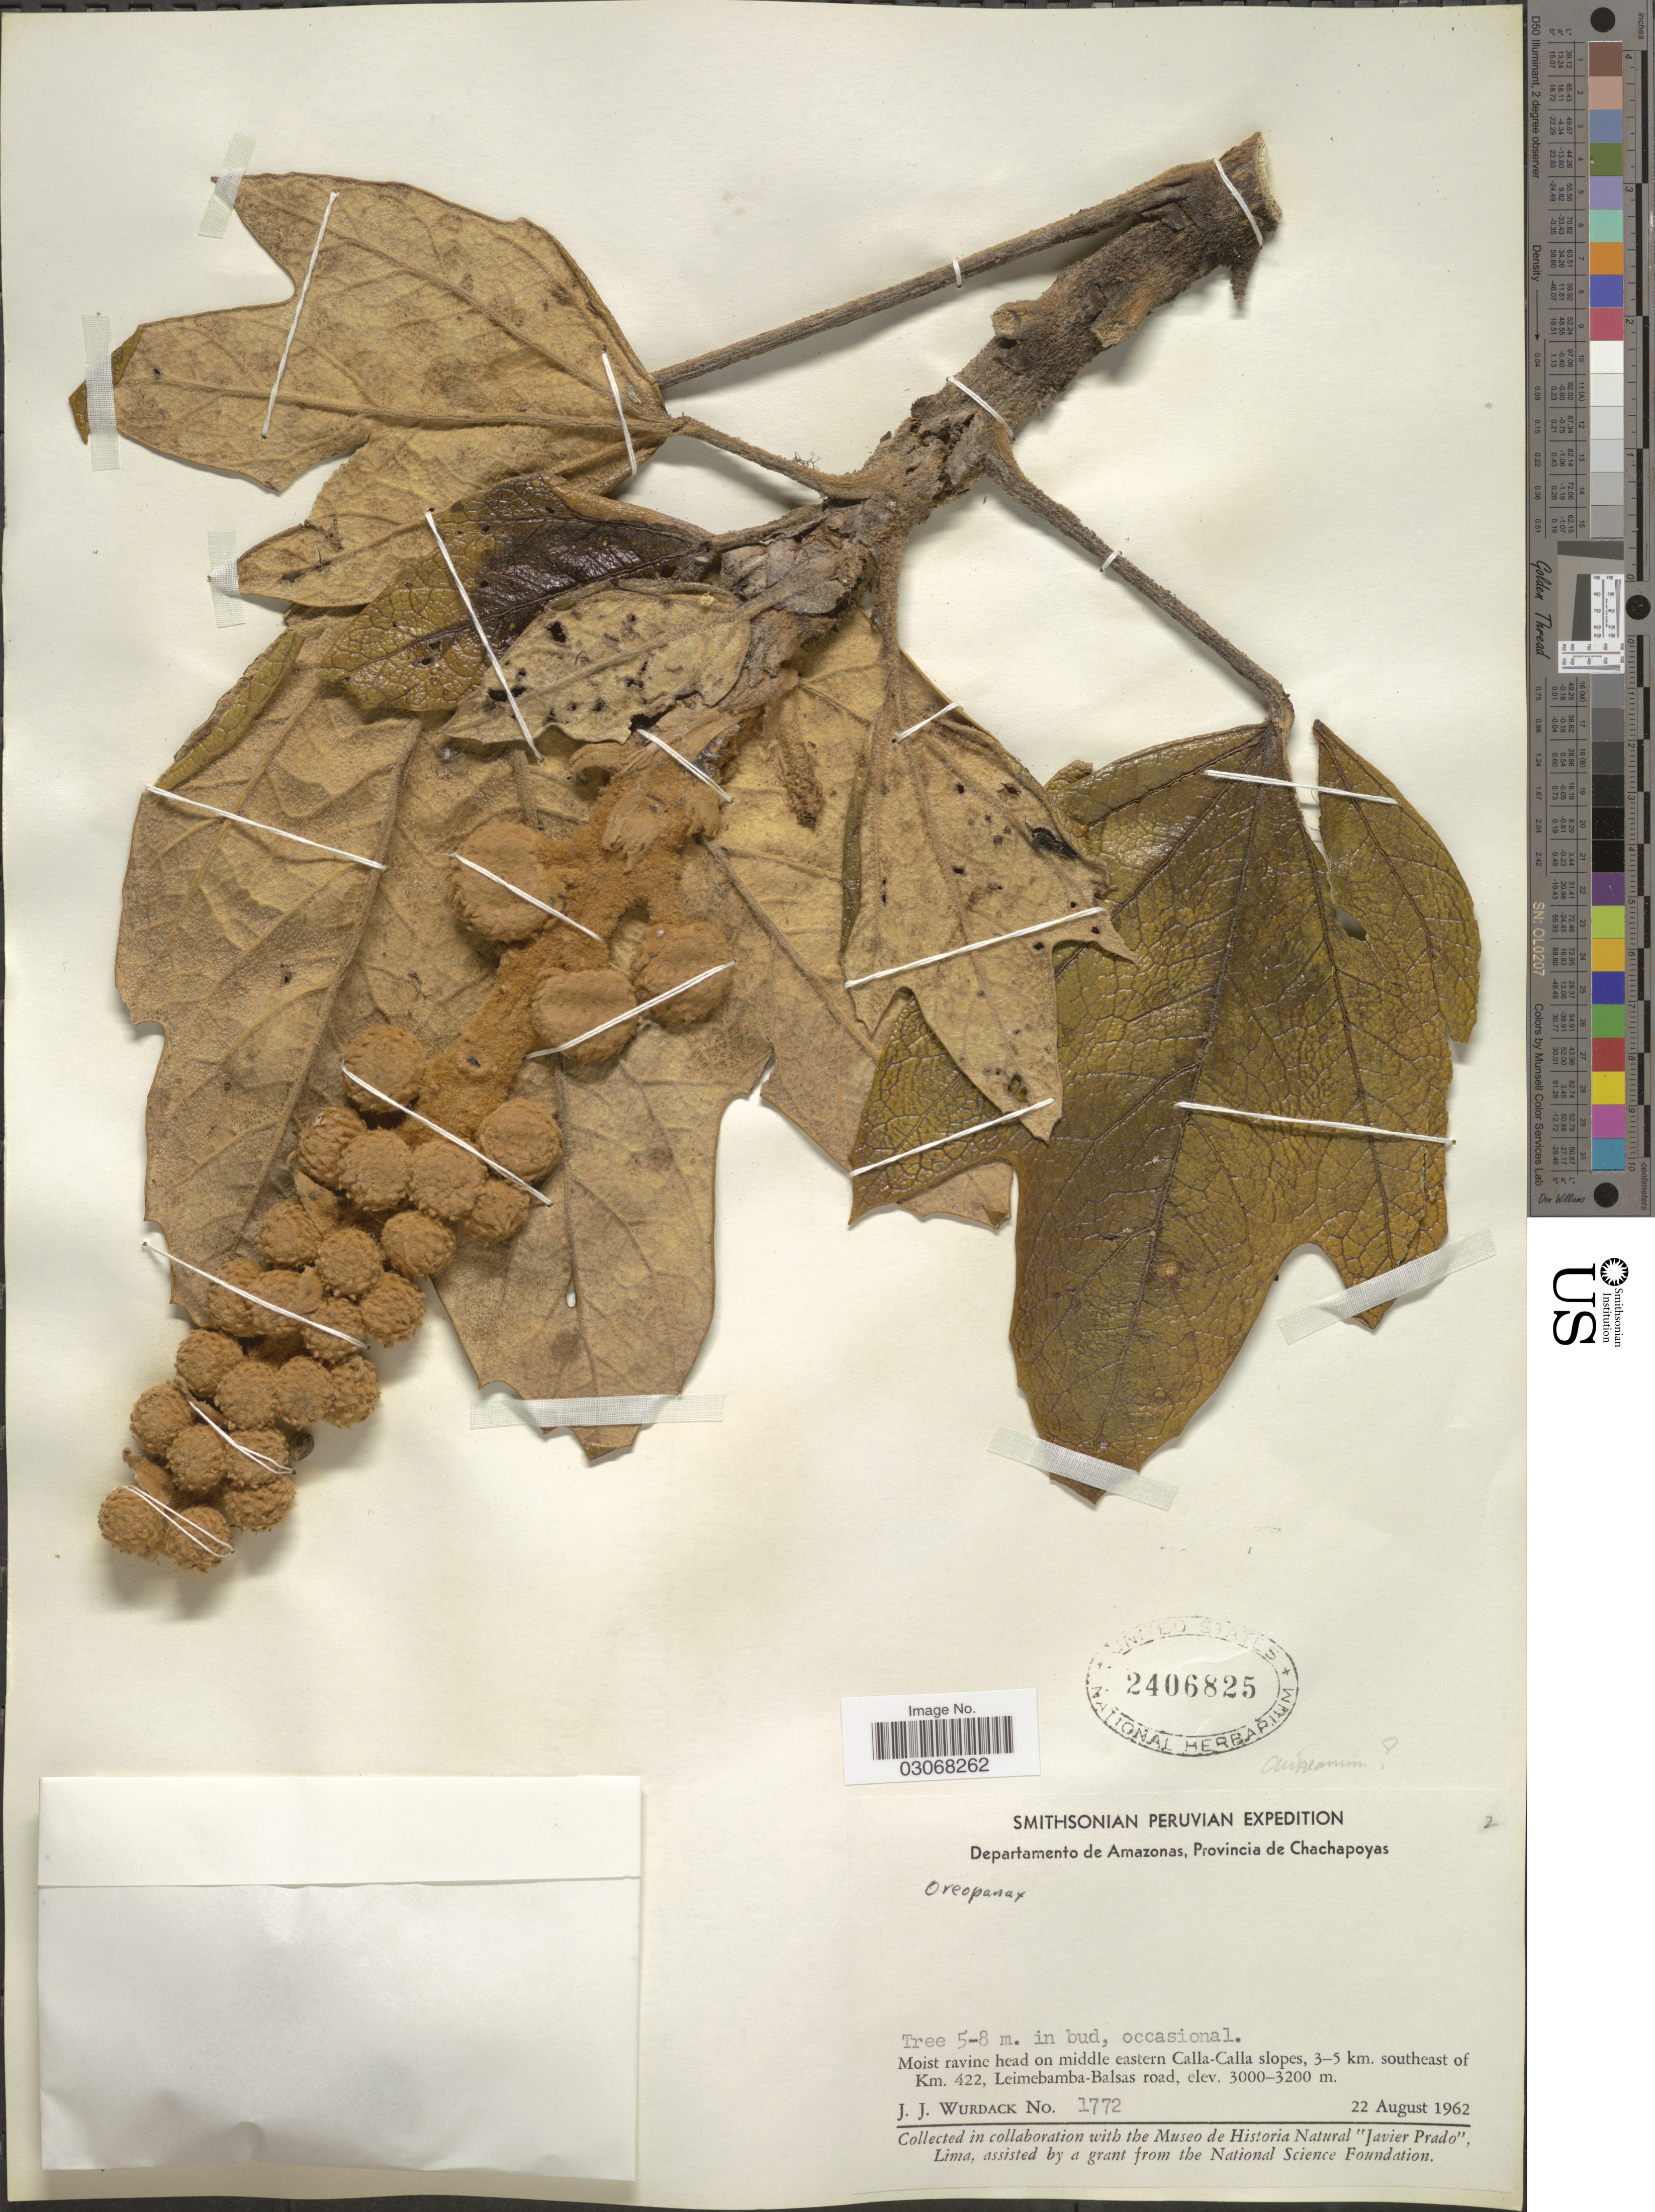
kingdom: Plantae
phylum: Tracheophyta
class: Magnoliopsida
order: Apiales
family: Araliaceae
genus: Oreopanax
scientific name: Oreopanax sp.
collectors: J. J. Wurdack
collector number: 1772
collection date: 1962-08-22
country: Peru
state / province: Amazonas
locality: Departamento de Amazonas, Provincia de Chachapoyas. Moist ravine head on middle eastern Calla-Calla slopes, 3-5 km. southeast of Km. 422, Leimebamba-Balsas road.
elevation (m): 3000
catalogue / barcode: US 2406825